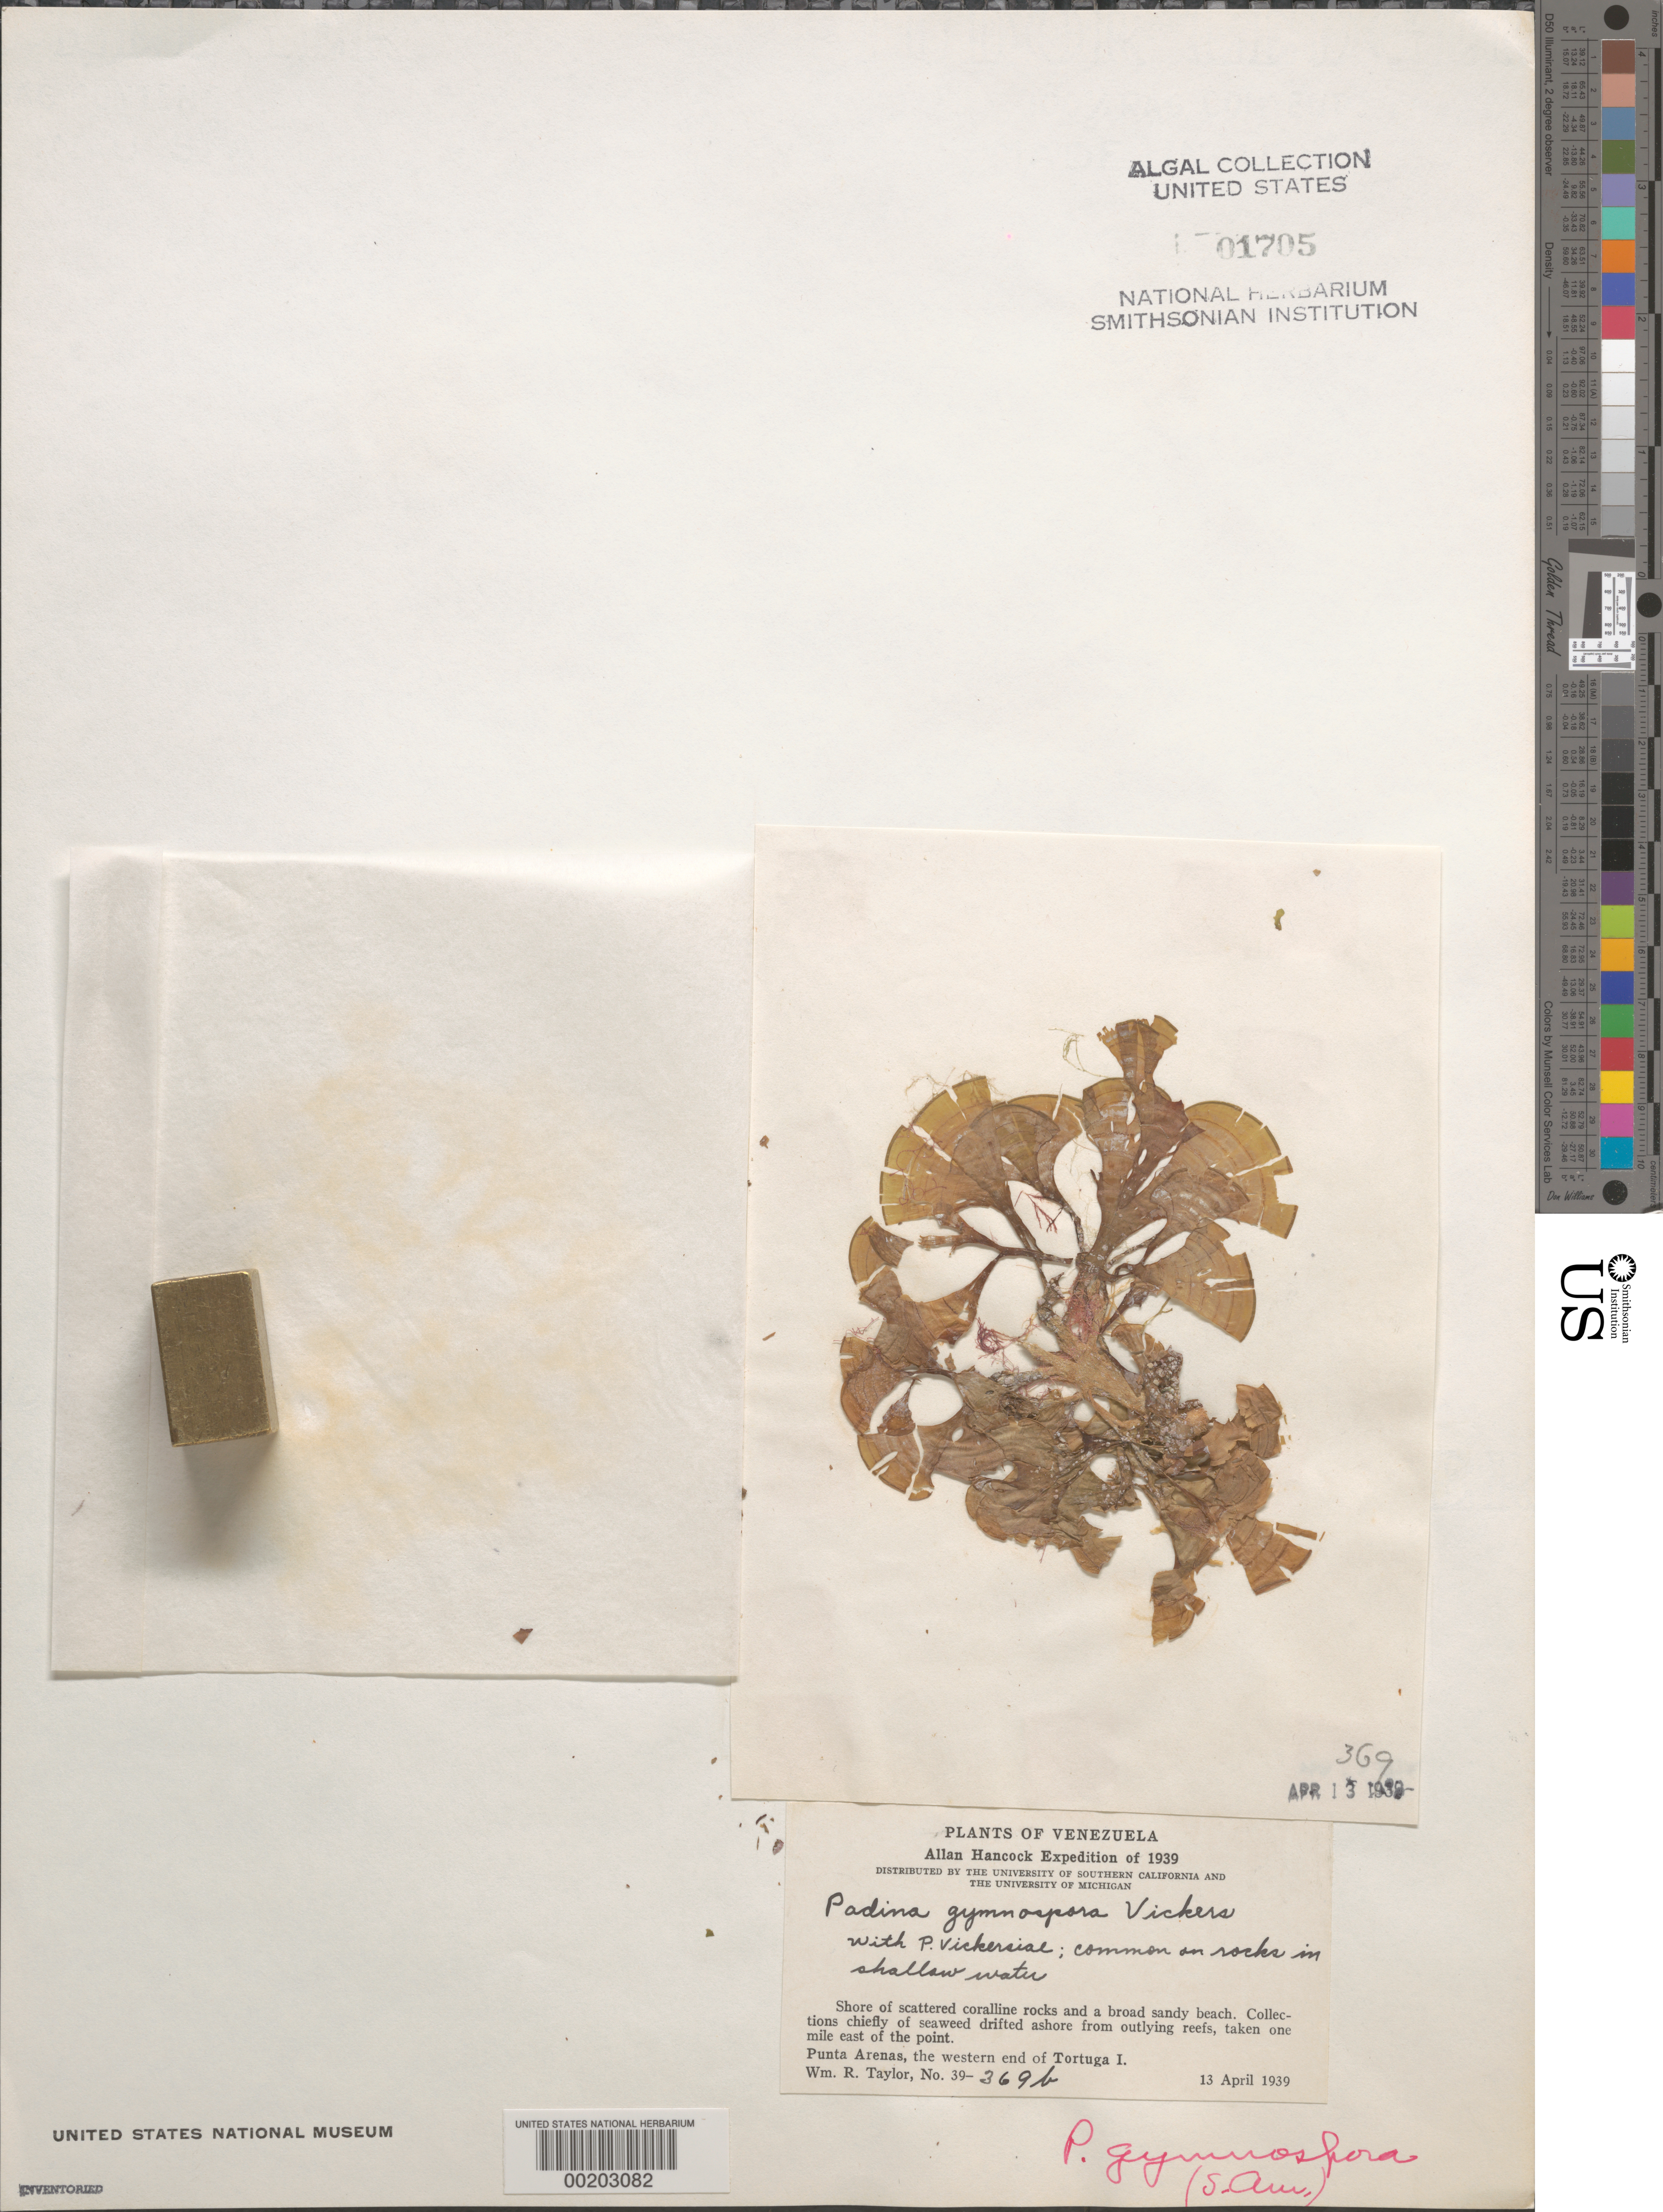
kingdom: Chromista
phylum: Ochrophyta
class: Phaeophyceae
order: Dictyotales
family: Dictyotaceae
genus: Padina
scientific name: Padina gymnospora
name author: (Kütz.) O.G. Sond.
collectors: W. R. Taylor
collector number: WRT 39-369b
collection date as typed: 13 Apr 1939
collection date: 1939-04-13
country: Venezuela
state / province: Dependencias Federales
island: Isla La Tortuga (Tortuga Island)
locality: Punta Arenas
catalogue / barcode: US 1705